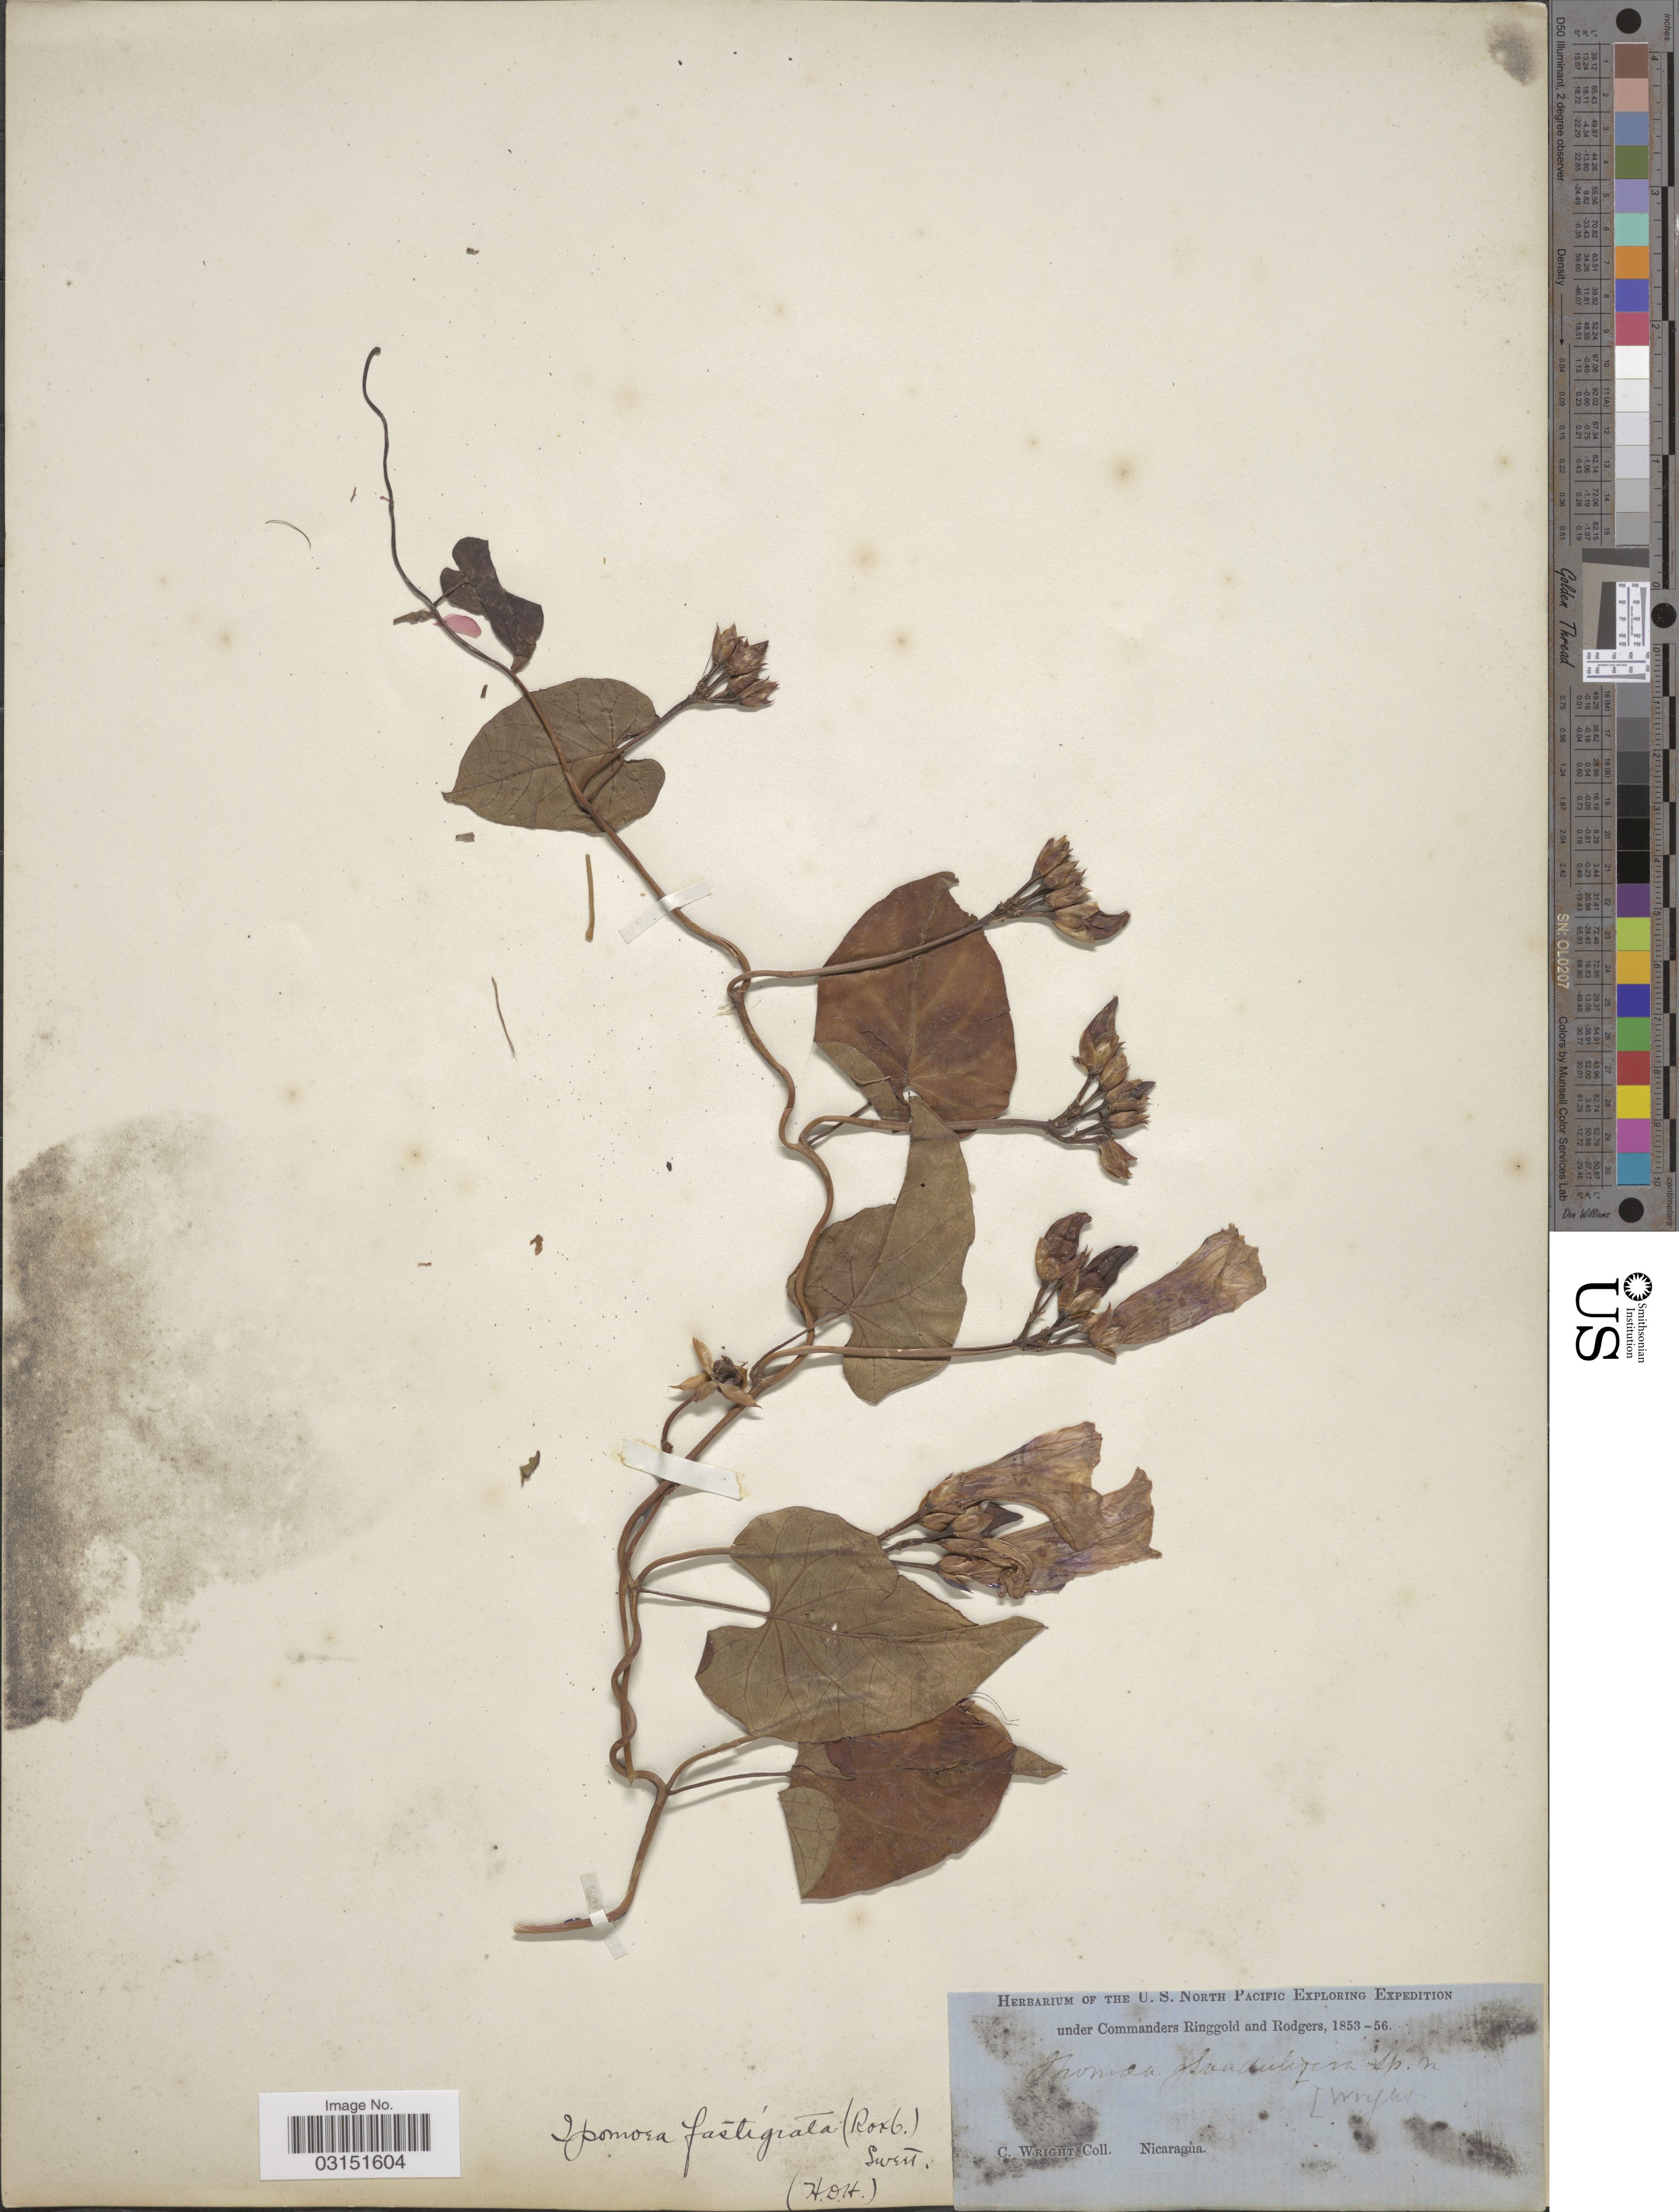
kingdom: Plantae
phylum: Tracheophyta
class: Magnoliopsida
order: Solanales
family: Convolvulaceae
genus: Ipomoea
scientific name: Ipomoea tiliacea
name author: (Willd.) Choisy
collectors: C. Wright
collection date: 1853/1856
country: Nicaragua